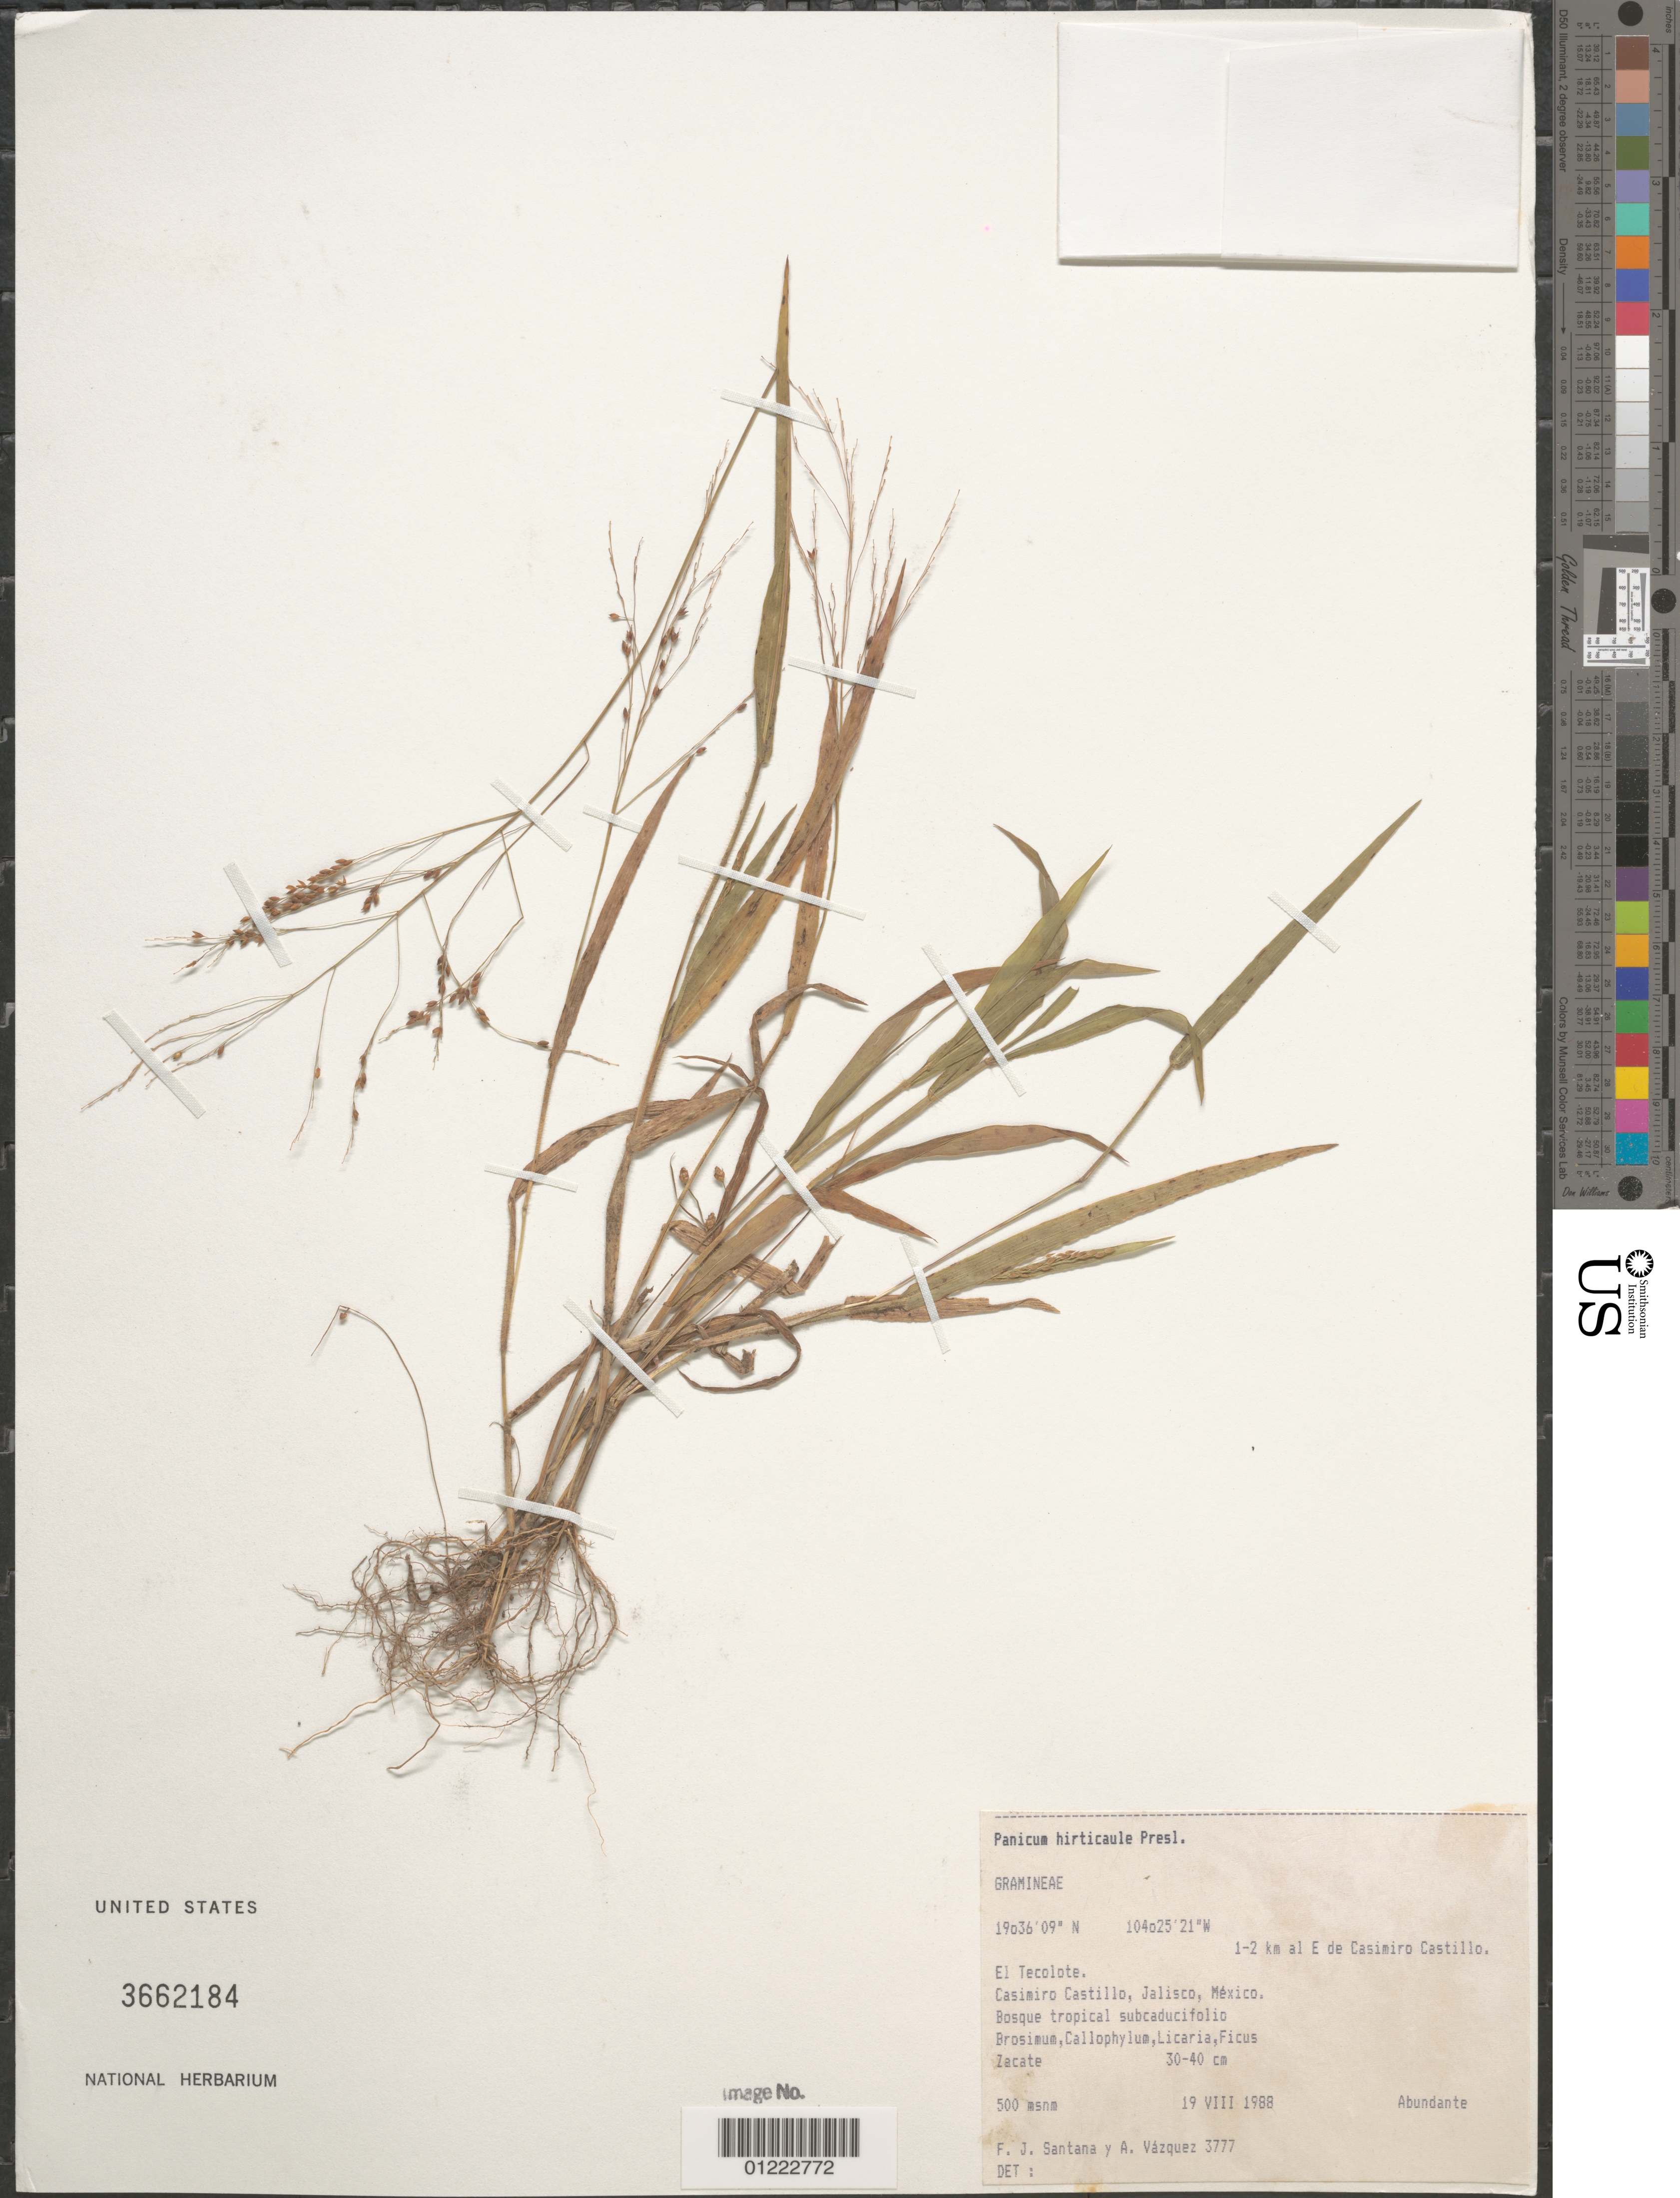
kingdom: Plantae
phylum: Tracheophyta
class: Liliopsida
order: Poales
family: Poaceae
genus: Panicum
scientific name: Panicum hirticaule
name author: J. Presl in C. Presl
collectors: F. J. Santana M. & A. Vazquez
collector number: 3777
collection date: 1988-08-19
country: Mexico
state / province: Jalisco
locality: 1-2 km al E de Casimiro Castillo. El Tecolote.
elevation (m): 500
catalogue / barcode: US 3662184